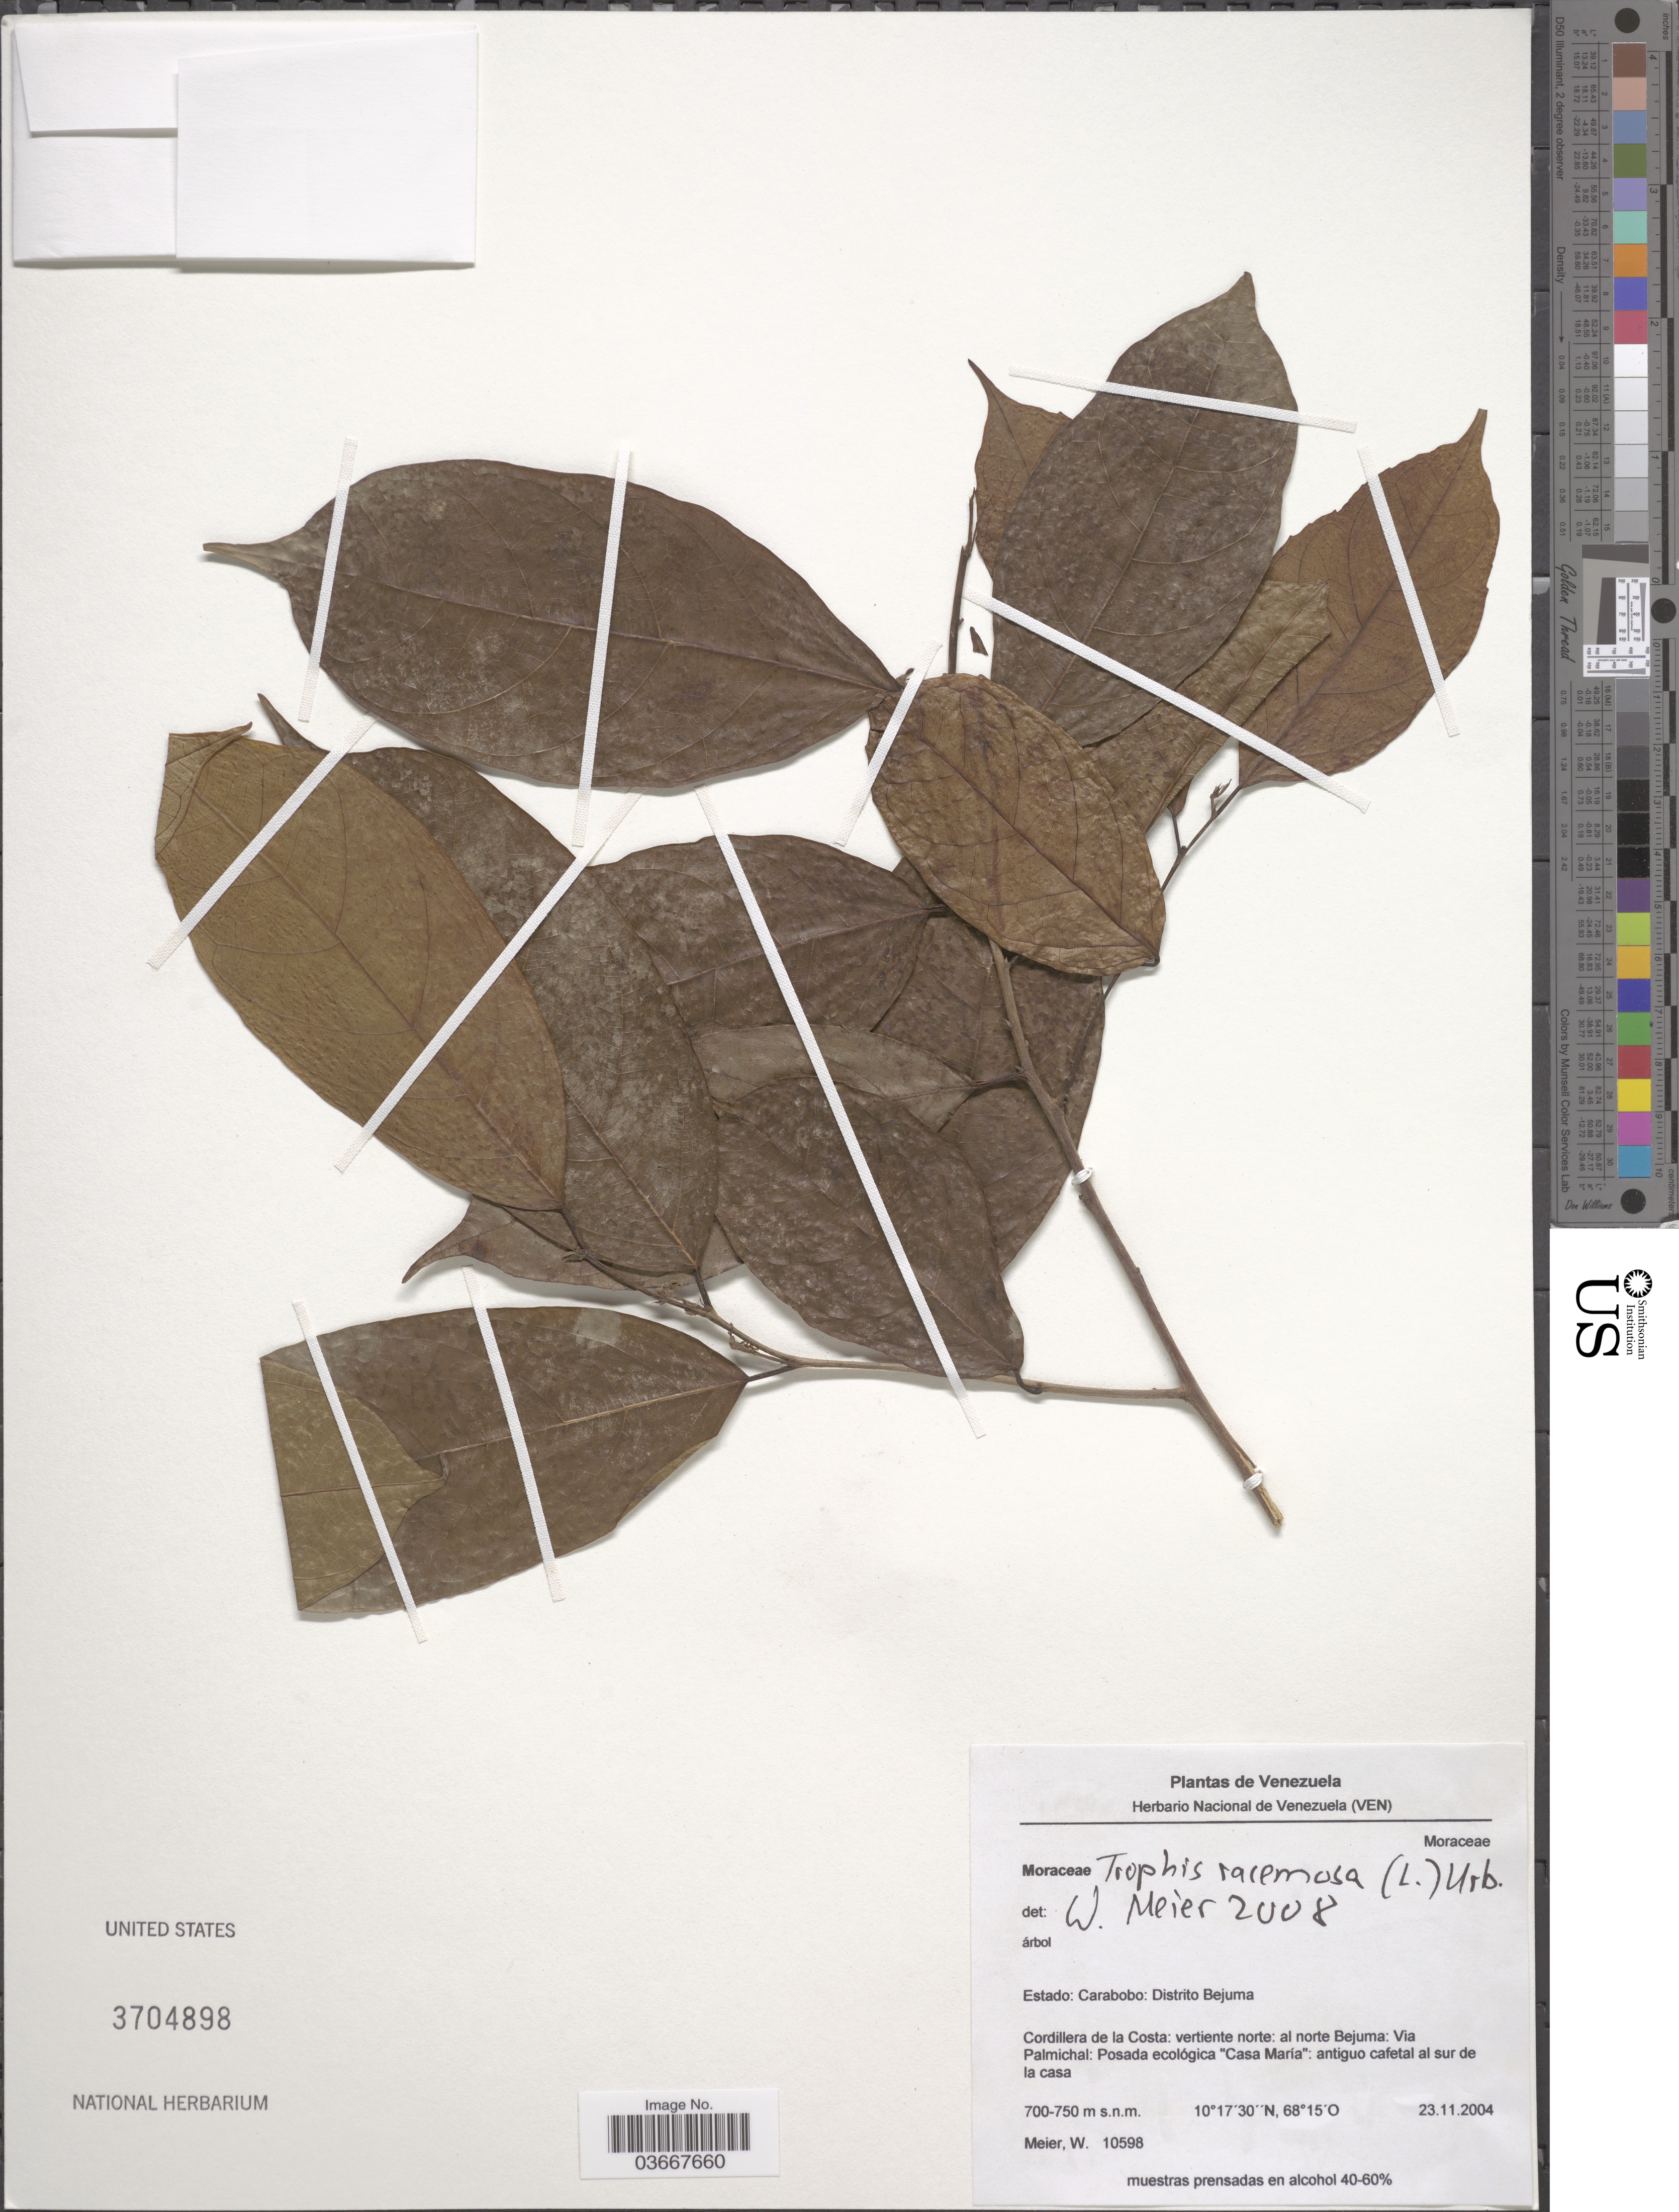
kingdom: Plantae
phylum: Tracheophyta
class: Magnoliopsida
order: Rosales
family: Moraceae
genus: Trophis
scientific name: Trophis racemosa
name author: (L.) Urb.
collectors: W. Meier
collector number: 10598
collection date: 2004-11-23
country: Venezuela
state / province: Carabobo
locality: Distrito Bejuma. Cordillera de la Costa: vertiente norte: al norte Bejuma: Via Palmichal: Posada ecológica 'Casa Maria': antiguo cafetal al sur de la casa.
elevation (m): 700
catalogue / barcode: US 3704898